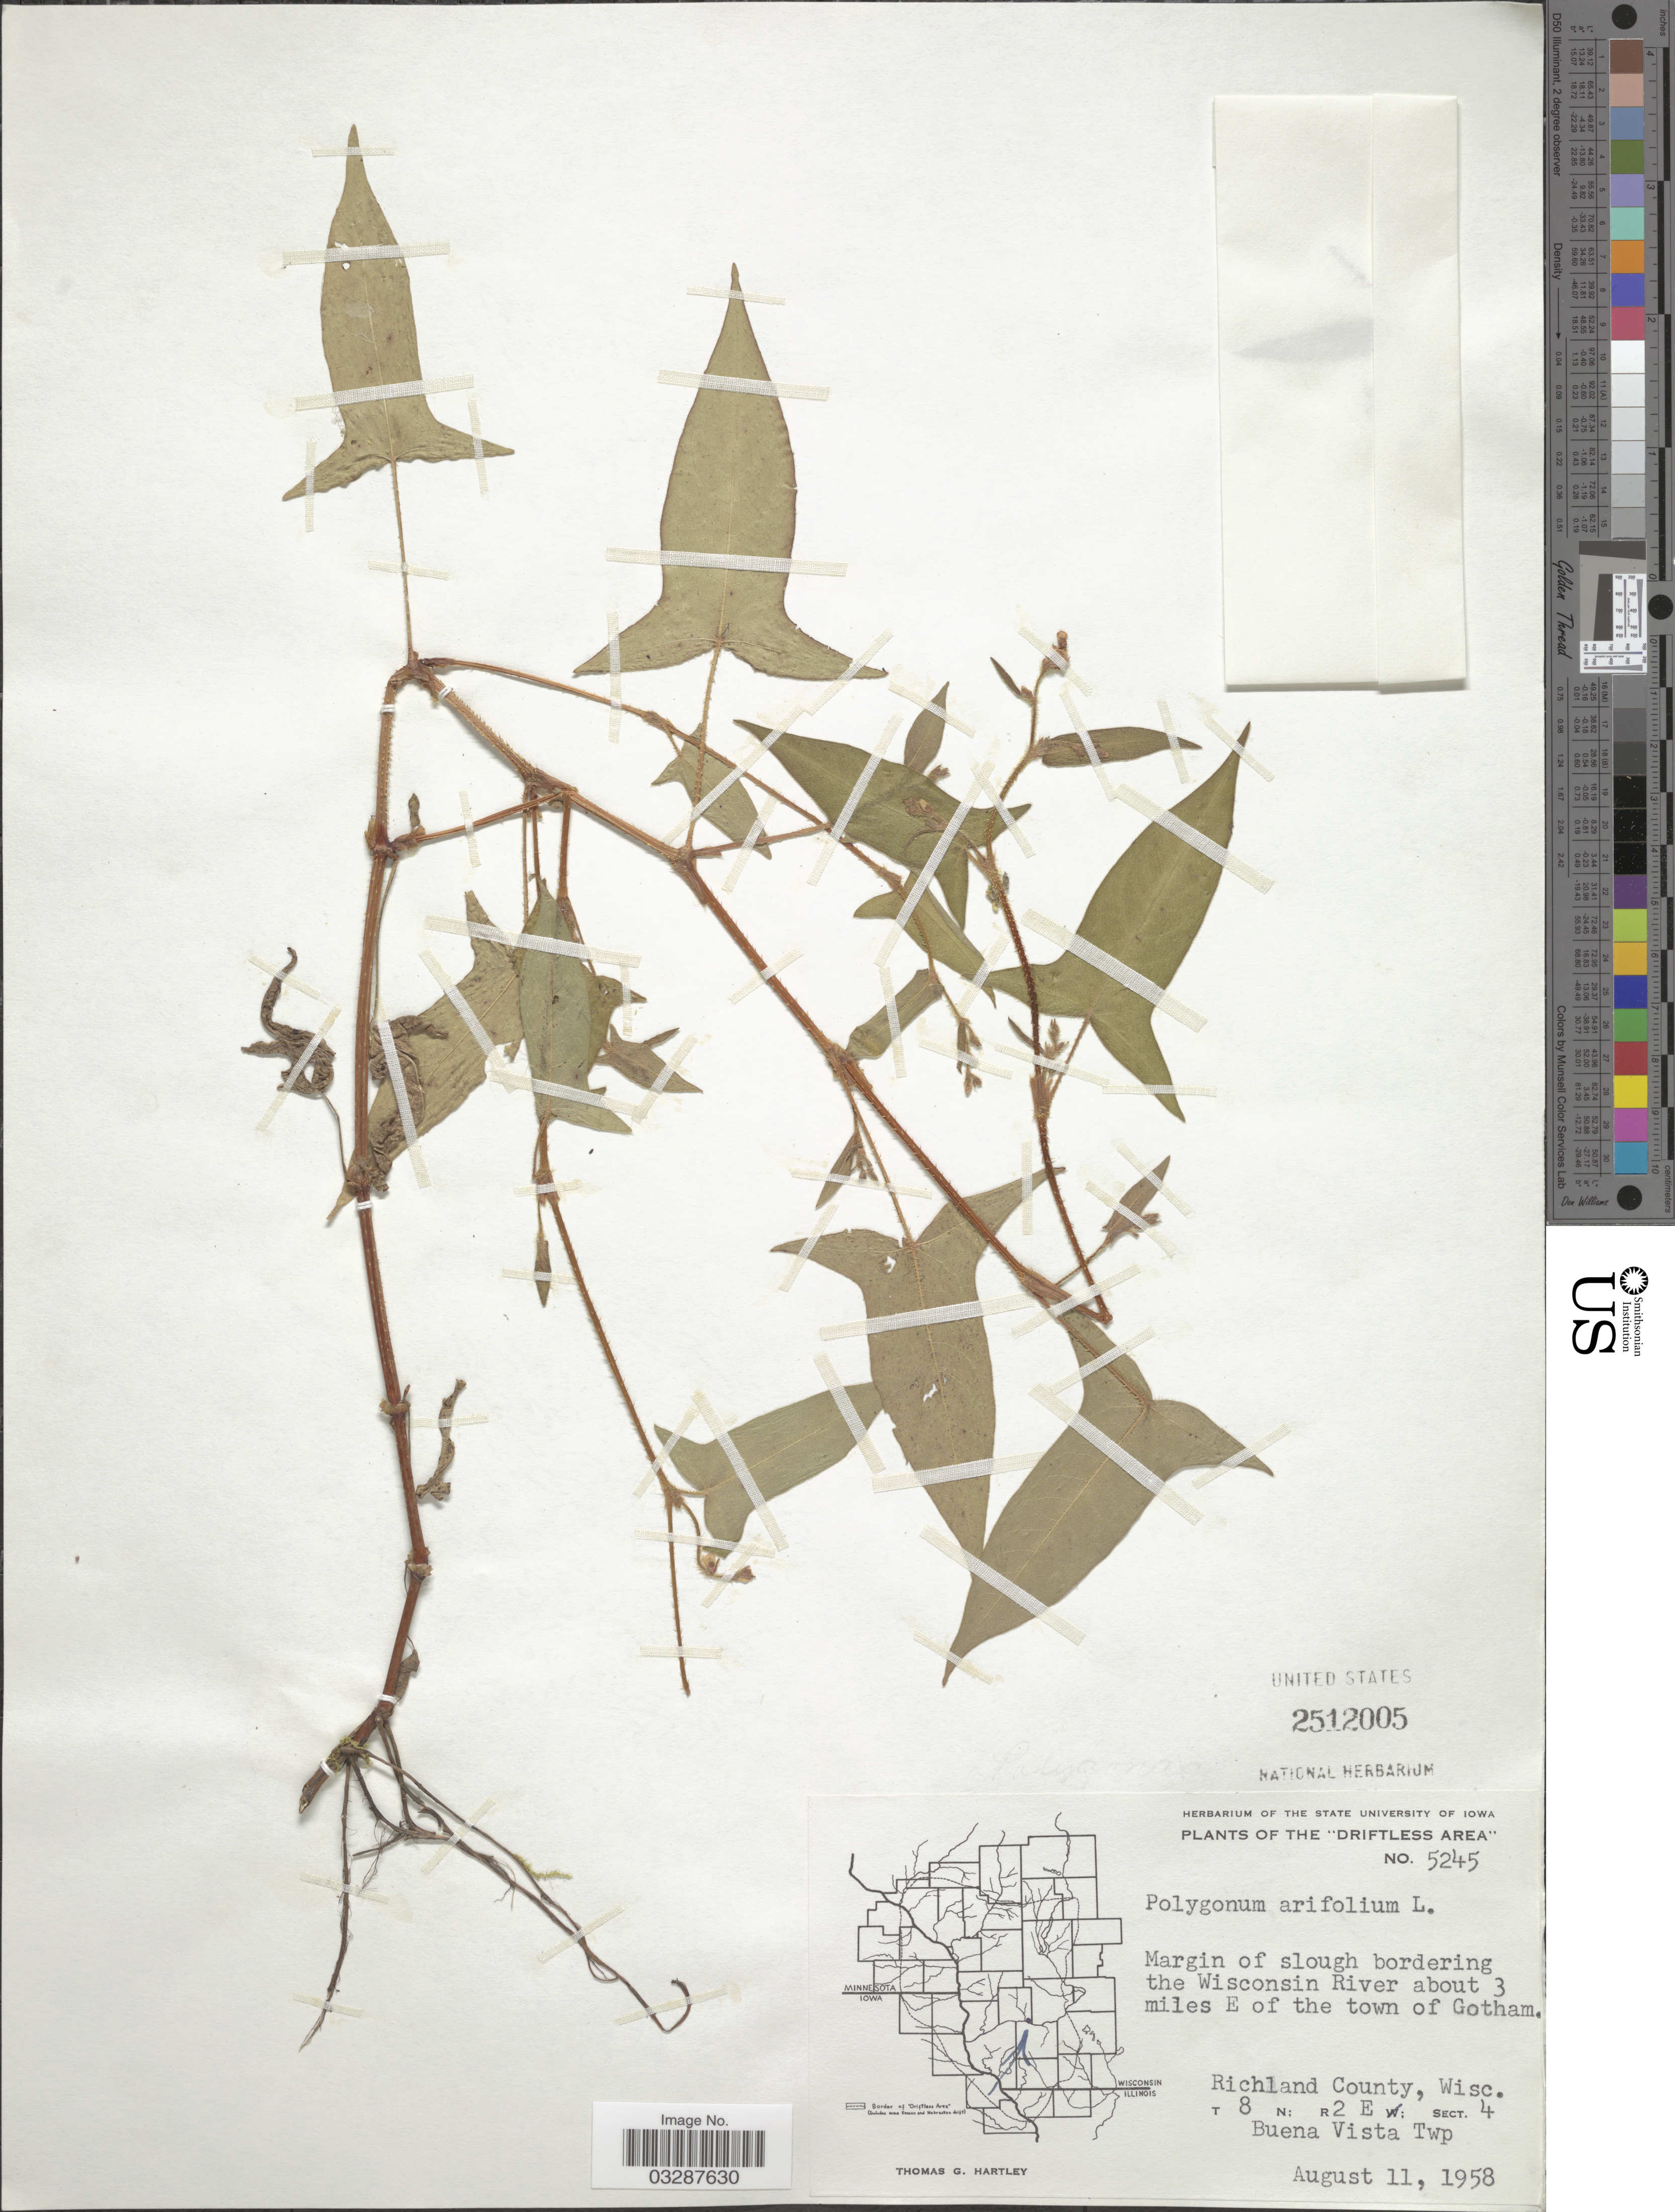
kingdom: Plantae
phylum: Tracheophyta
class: Magnoliopsida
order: Caryophyllales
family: Polygonaceae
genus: Persicaria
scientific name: Persicaria arifolia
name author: (L.) Haraldson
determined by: Atha, D. E.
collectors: T. G. Hartley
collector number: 5245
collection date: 1958-08-11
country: United States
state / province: Wisconsin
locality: The "Driftless Area". Margin of slough bordering the Wisconsin River about 3 miles E of the town of Gotham. Richland County. T 8 N; R 2 E; Sect. 4 Buena Vista Twp.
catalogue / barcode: US 2512005